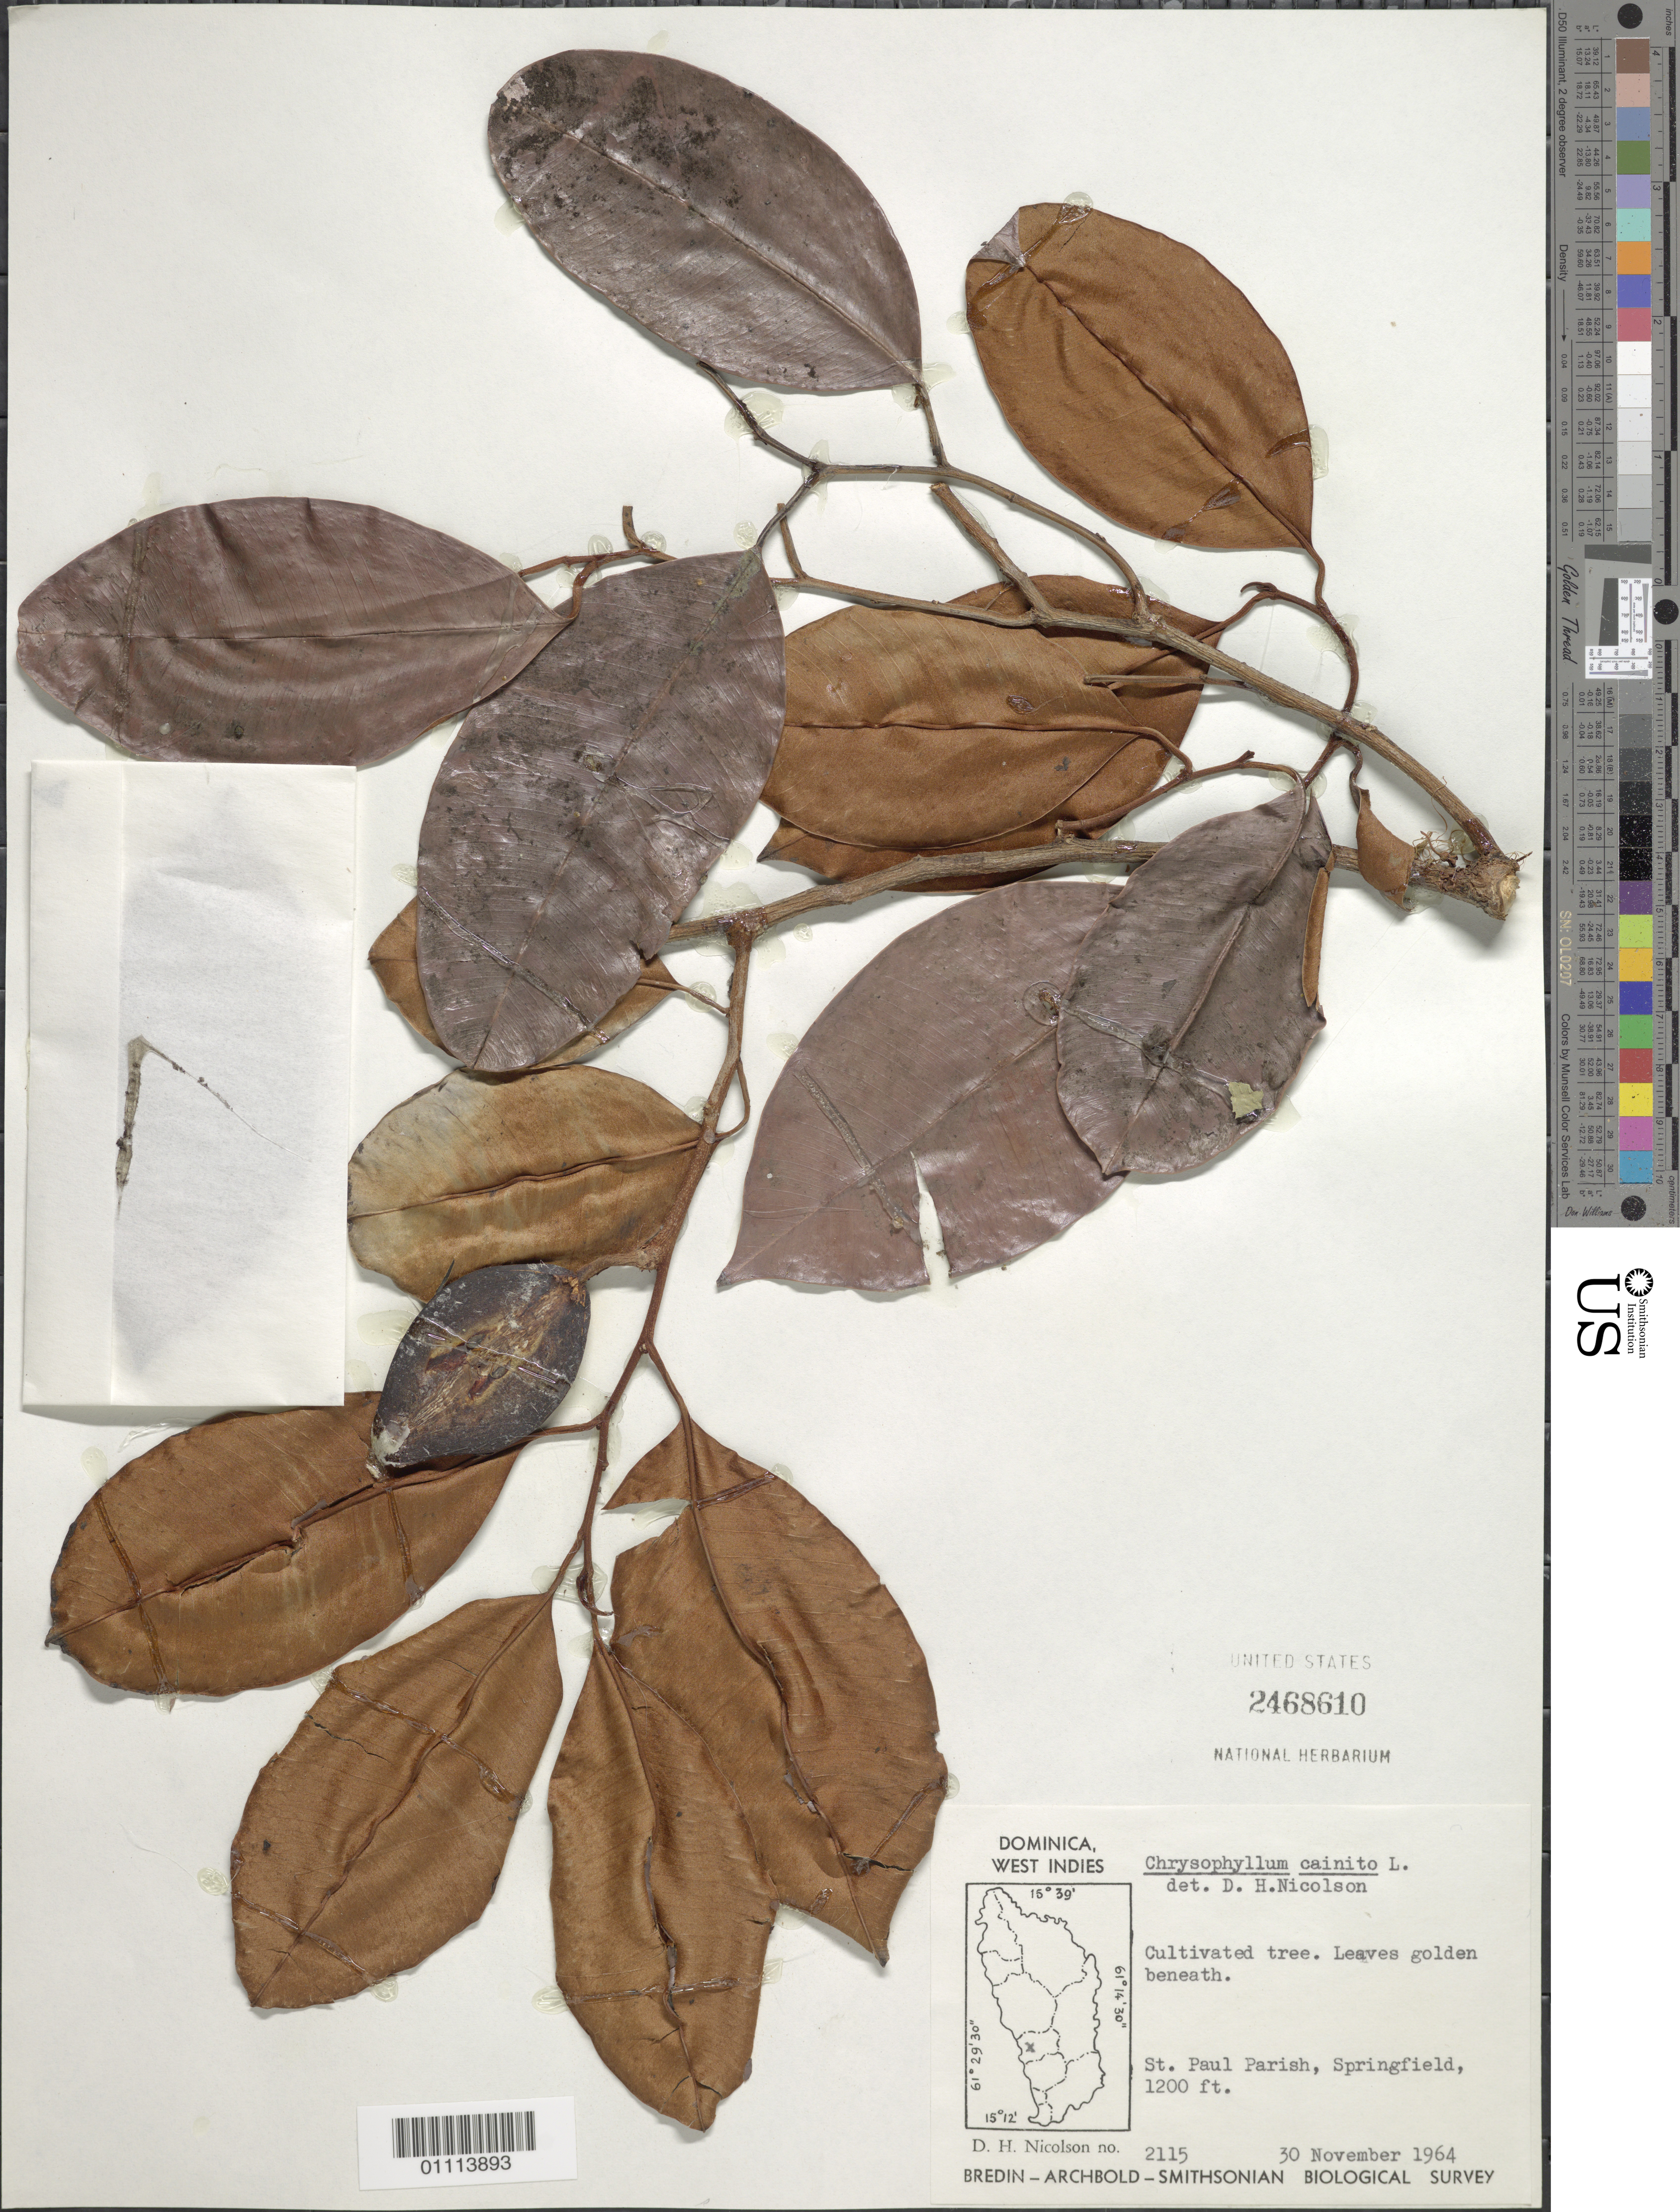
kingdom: Plantae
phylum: Tracheophyta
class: Magnoliopsida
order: Ericales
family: Sapotaceae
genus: Chrysophyllum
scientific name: Chrysophyllum cainito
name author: L.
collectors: D. H. Nicolson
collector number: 2115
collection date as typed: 30 Nov 1964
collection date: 1964-11-30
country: Dominica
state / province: St. Paul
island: Dominica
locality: St. Paul Parish, Springfiel.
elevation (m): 366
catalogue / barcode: US 2468610